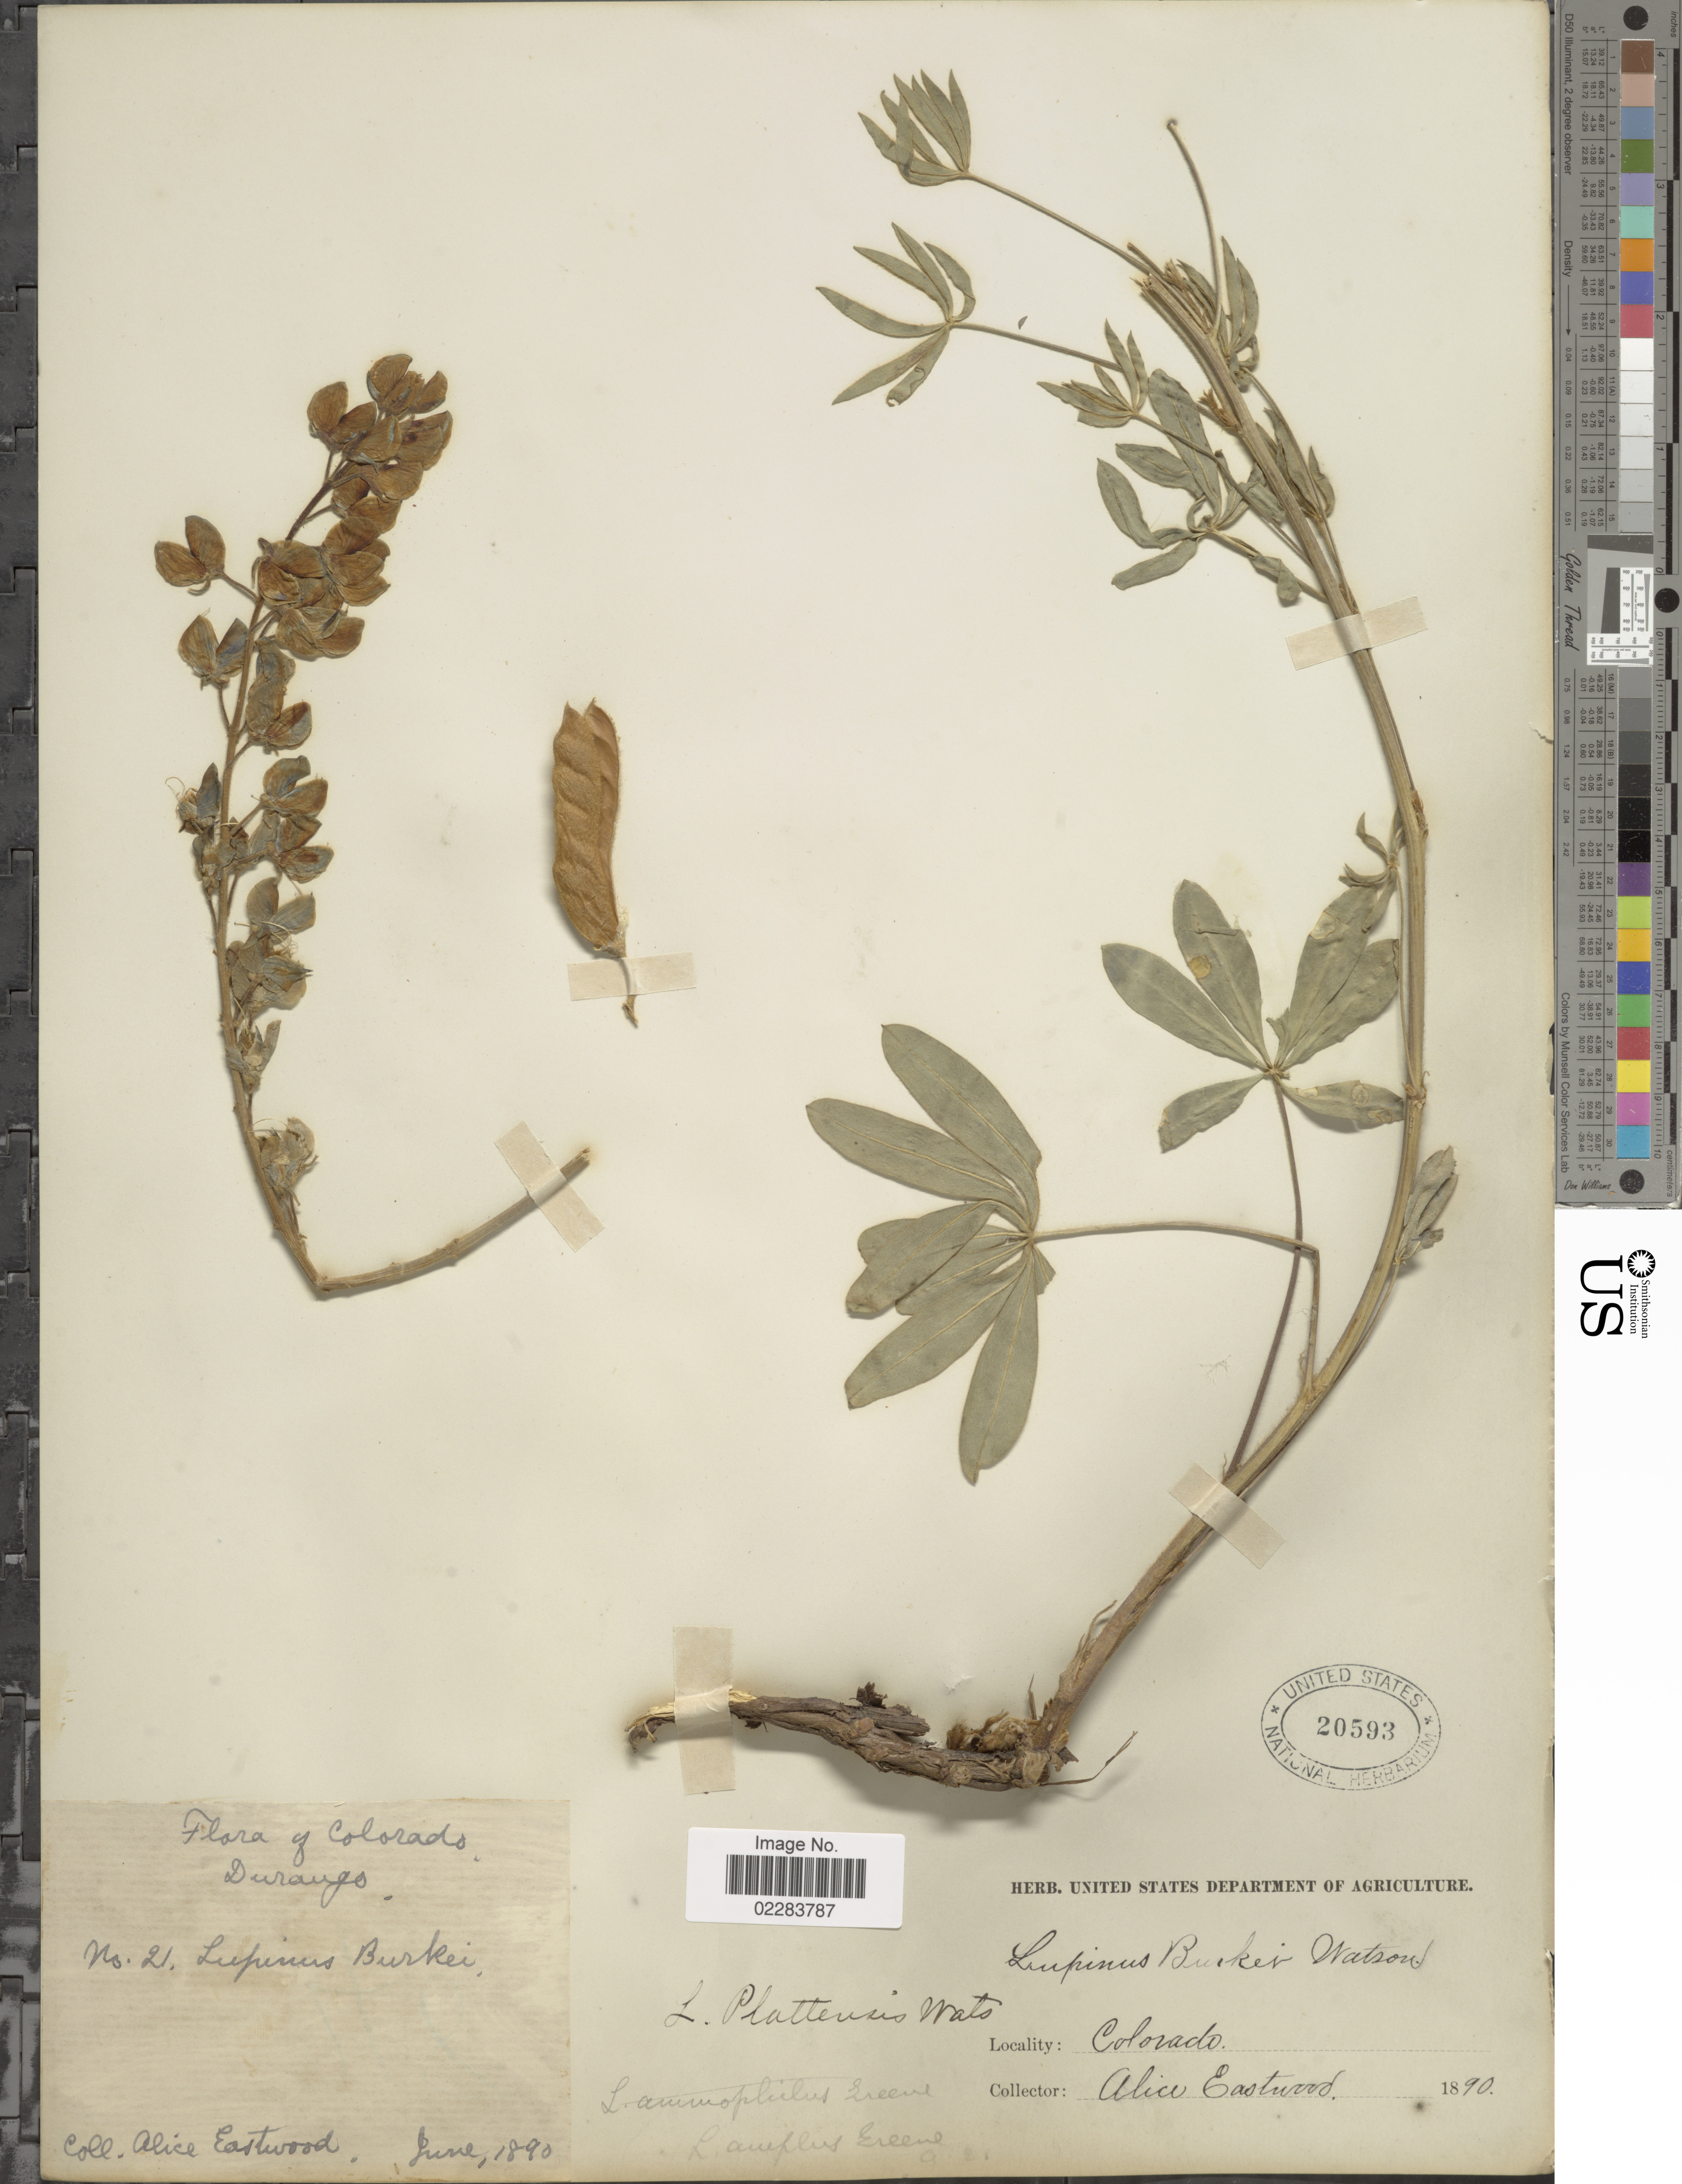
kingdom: Plantae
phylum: Tracheophyta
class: Magnoliopsida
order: Fabales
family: Fabaceae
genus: Lupinus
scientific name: Lupinus amplus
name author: Greene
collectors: A. Eastwood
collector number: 21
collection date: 1890-06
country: United States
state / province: Colorado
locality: Durango.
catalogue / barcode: US 20593